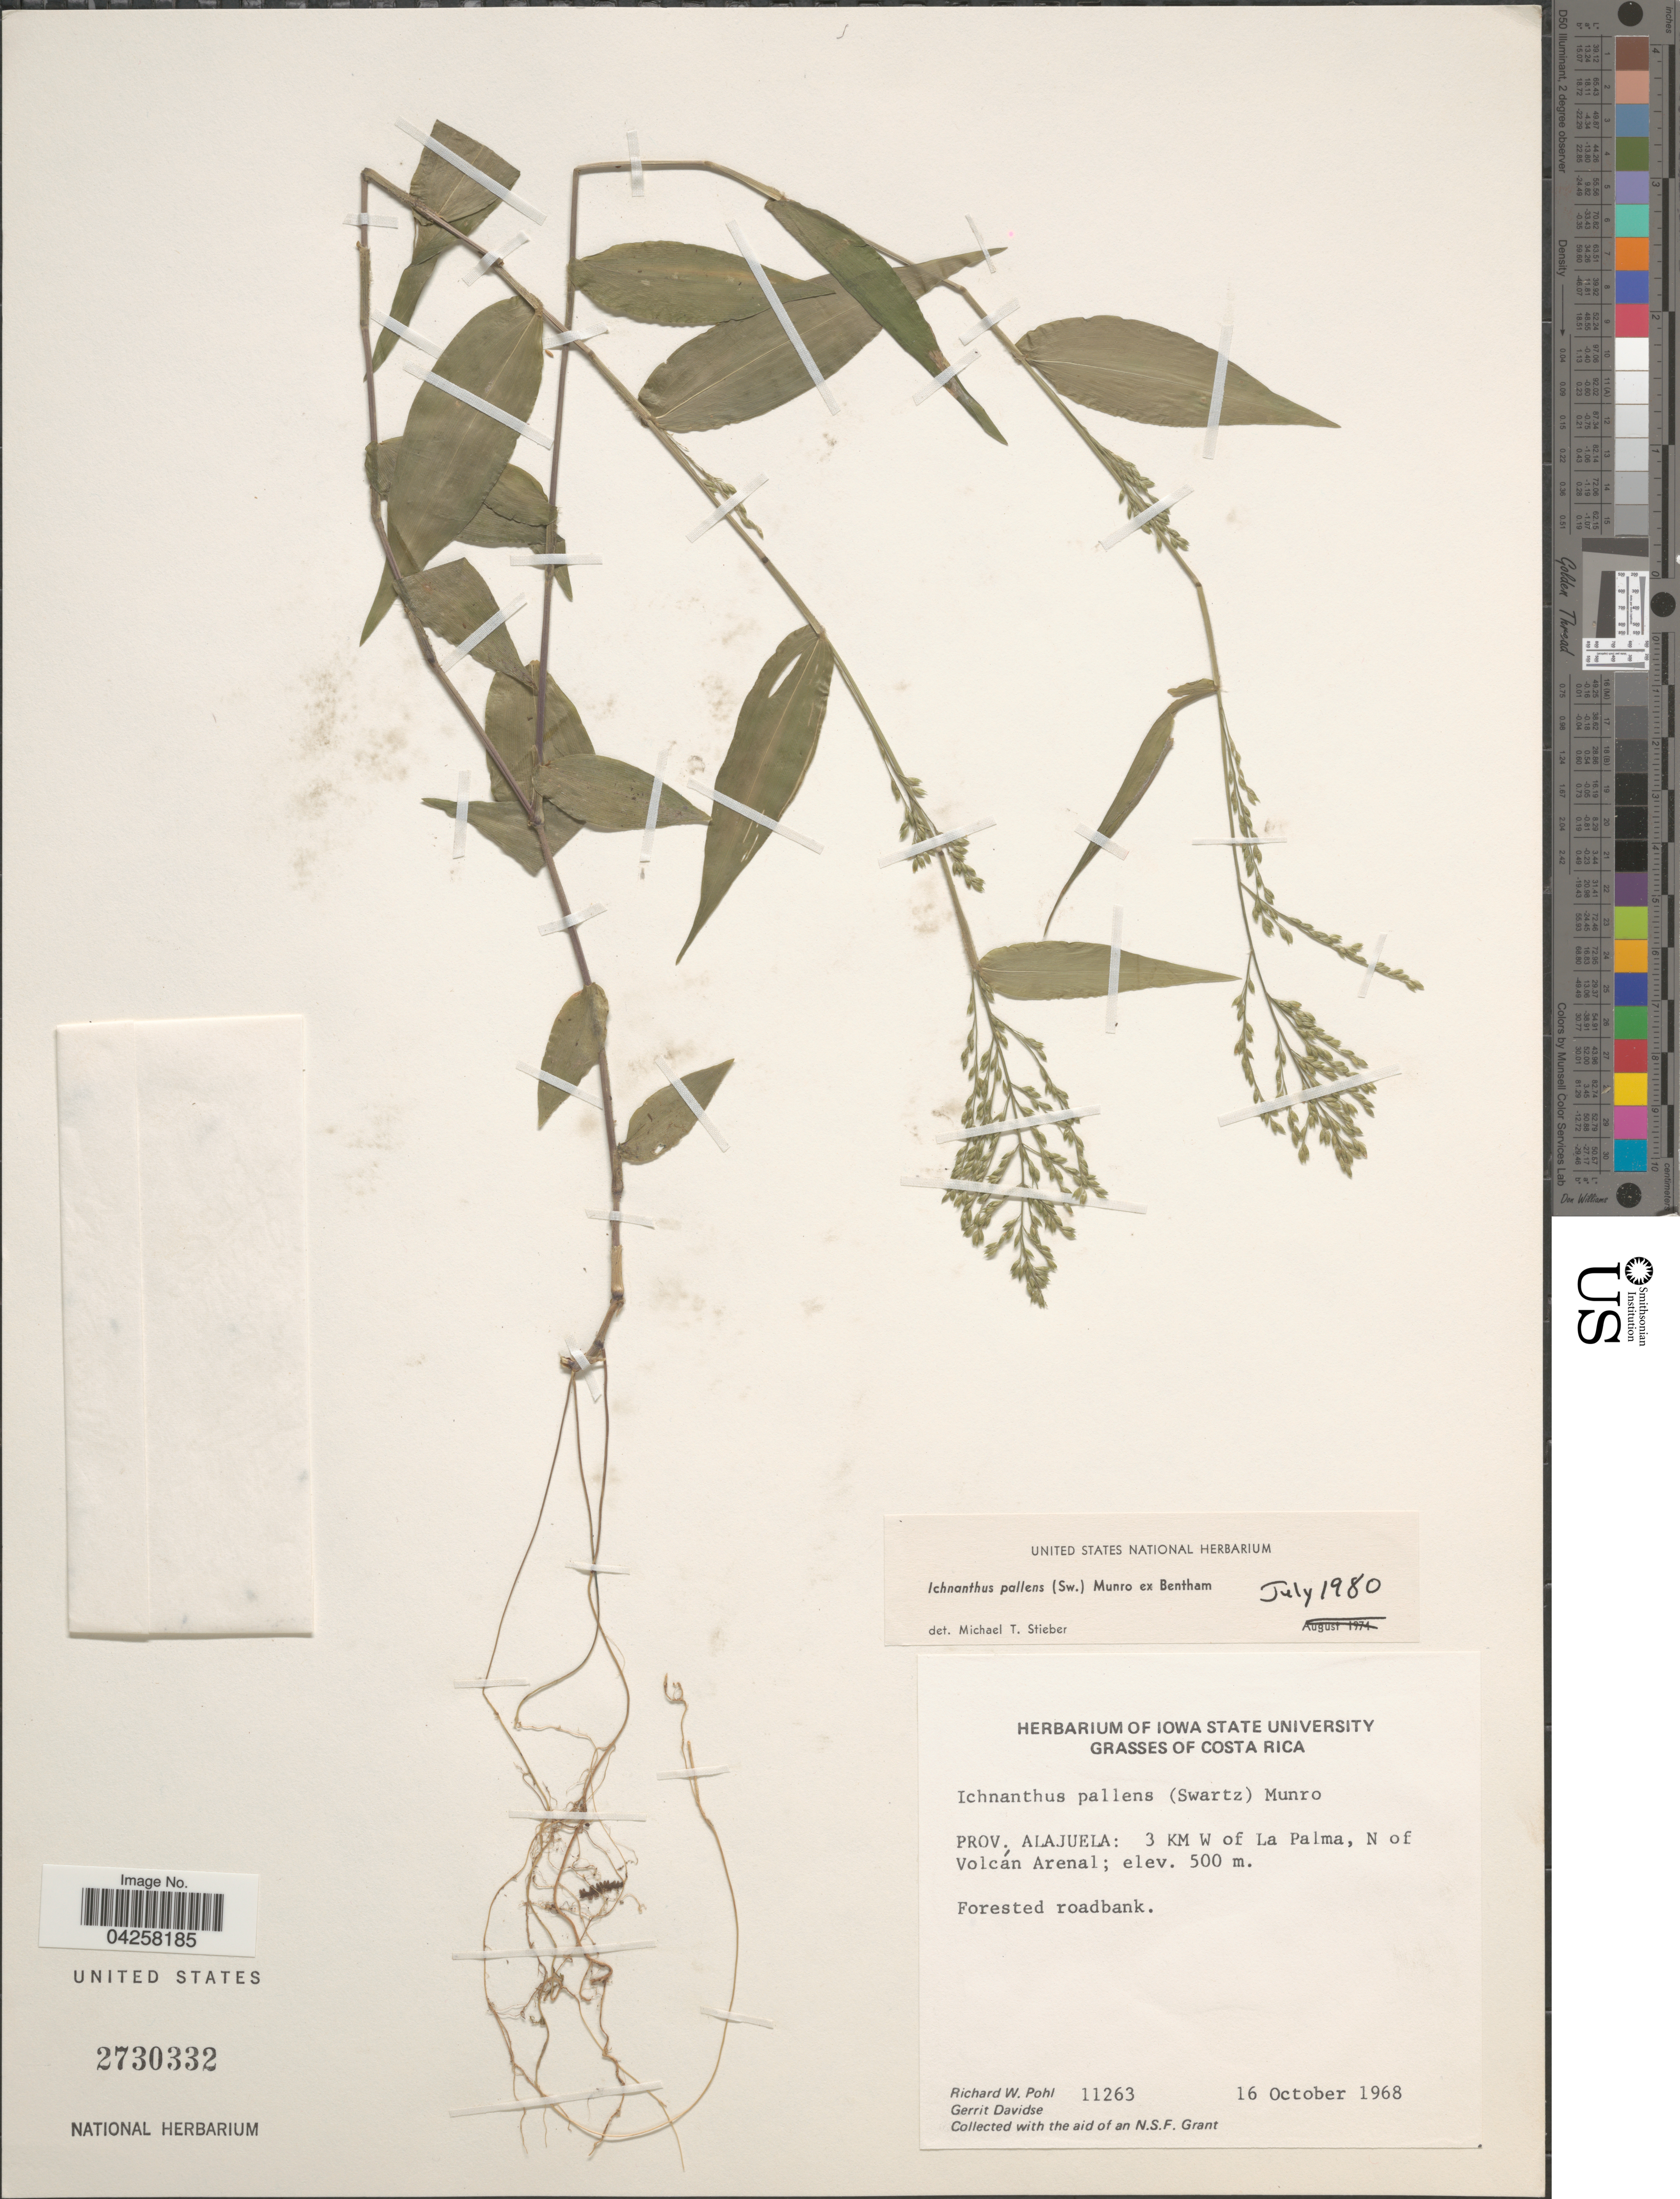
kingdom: Plantae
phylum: Tracheophyta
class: Liliopsida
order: Poales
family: Poaceae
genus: Ichnanthus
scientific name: Ichnanthus pallens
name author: (Sw.) Munro ex Benth.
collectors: R. W. Pohl & G. Davidse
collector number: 11263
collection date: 1968-10-16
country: Costa Rica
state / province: Alajuela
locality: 3 KM W of La Palma, N of Volcán Arenal.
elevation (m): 500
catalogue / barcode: US 2730332